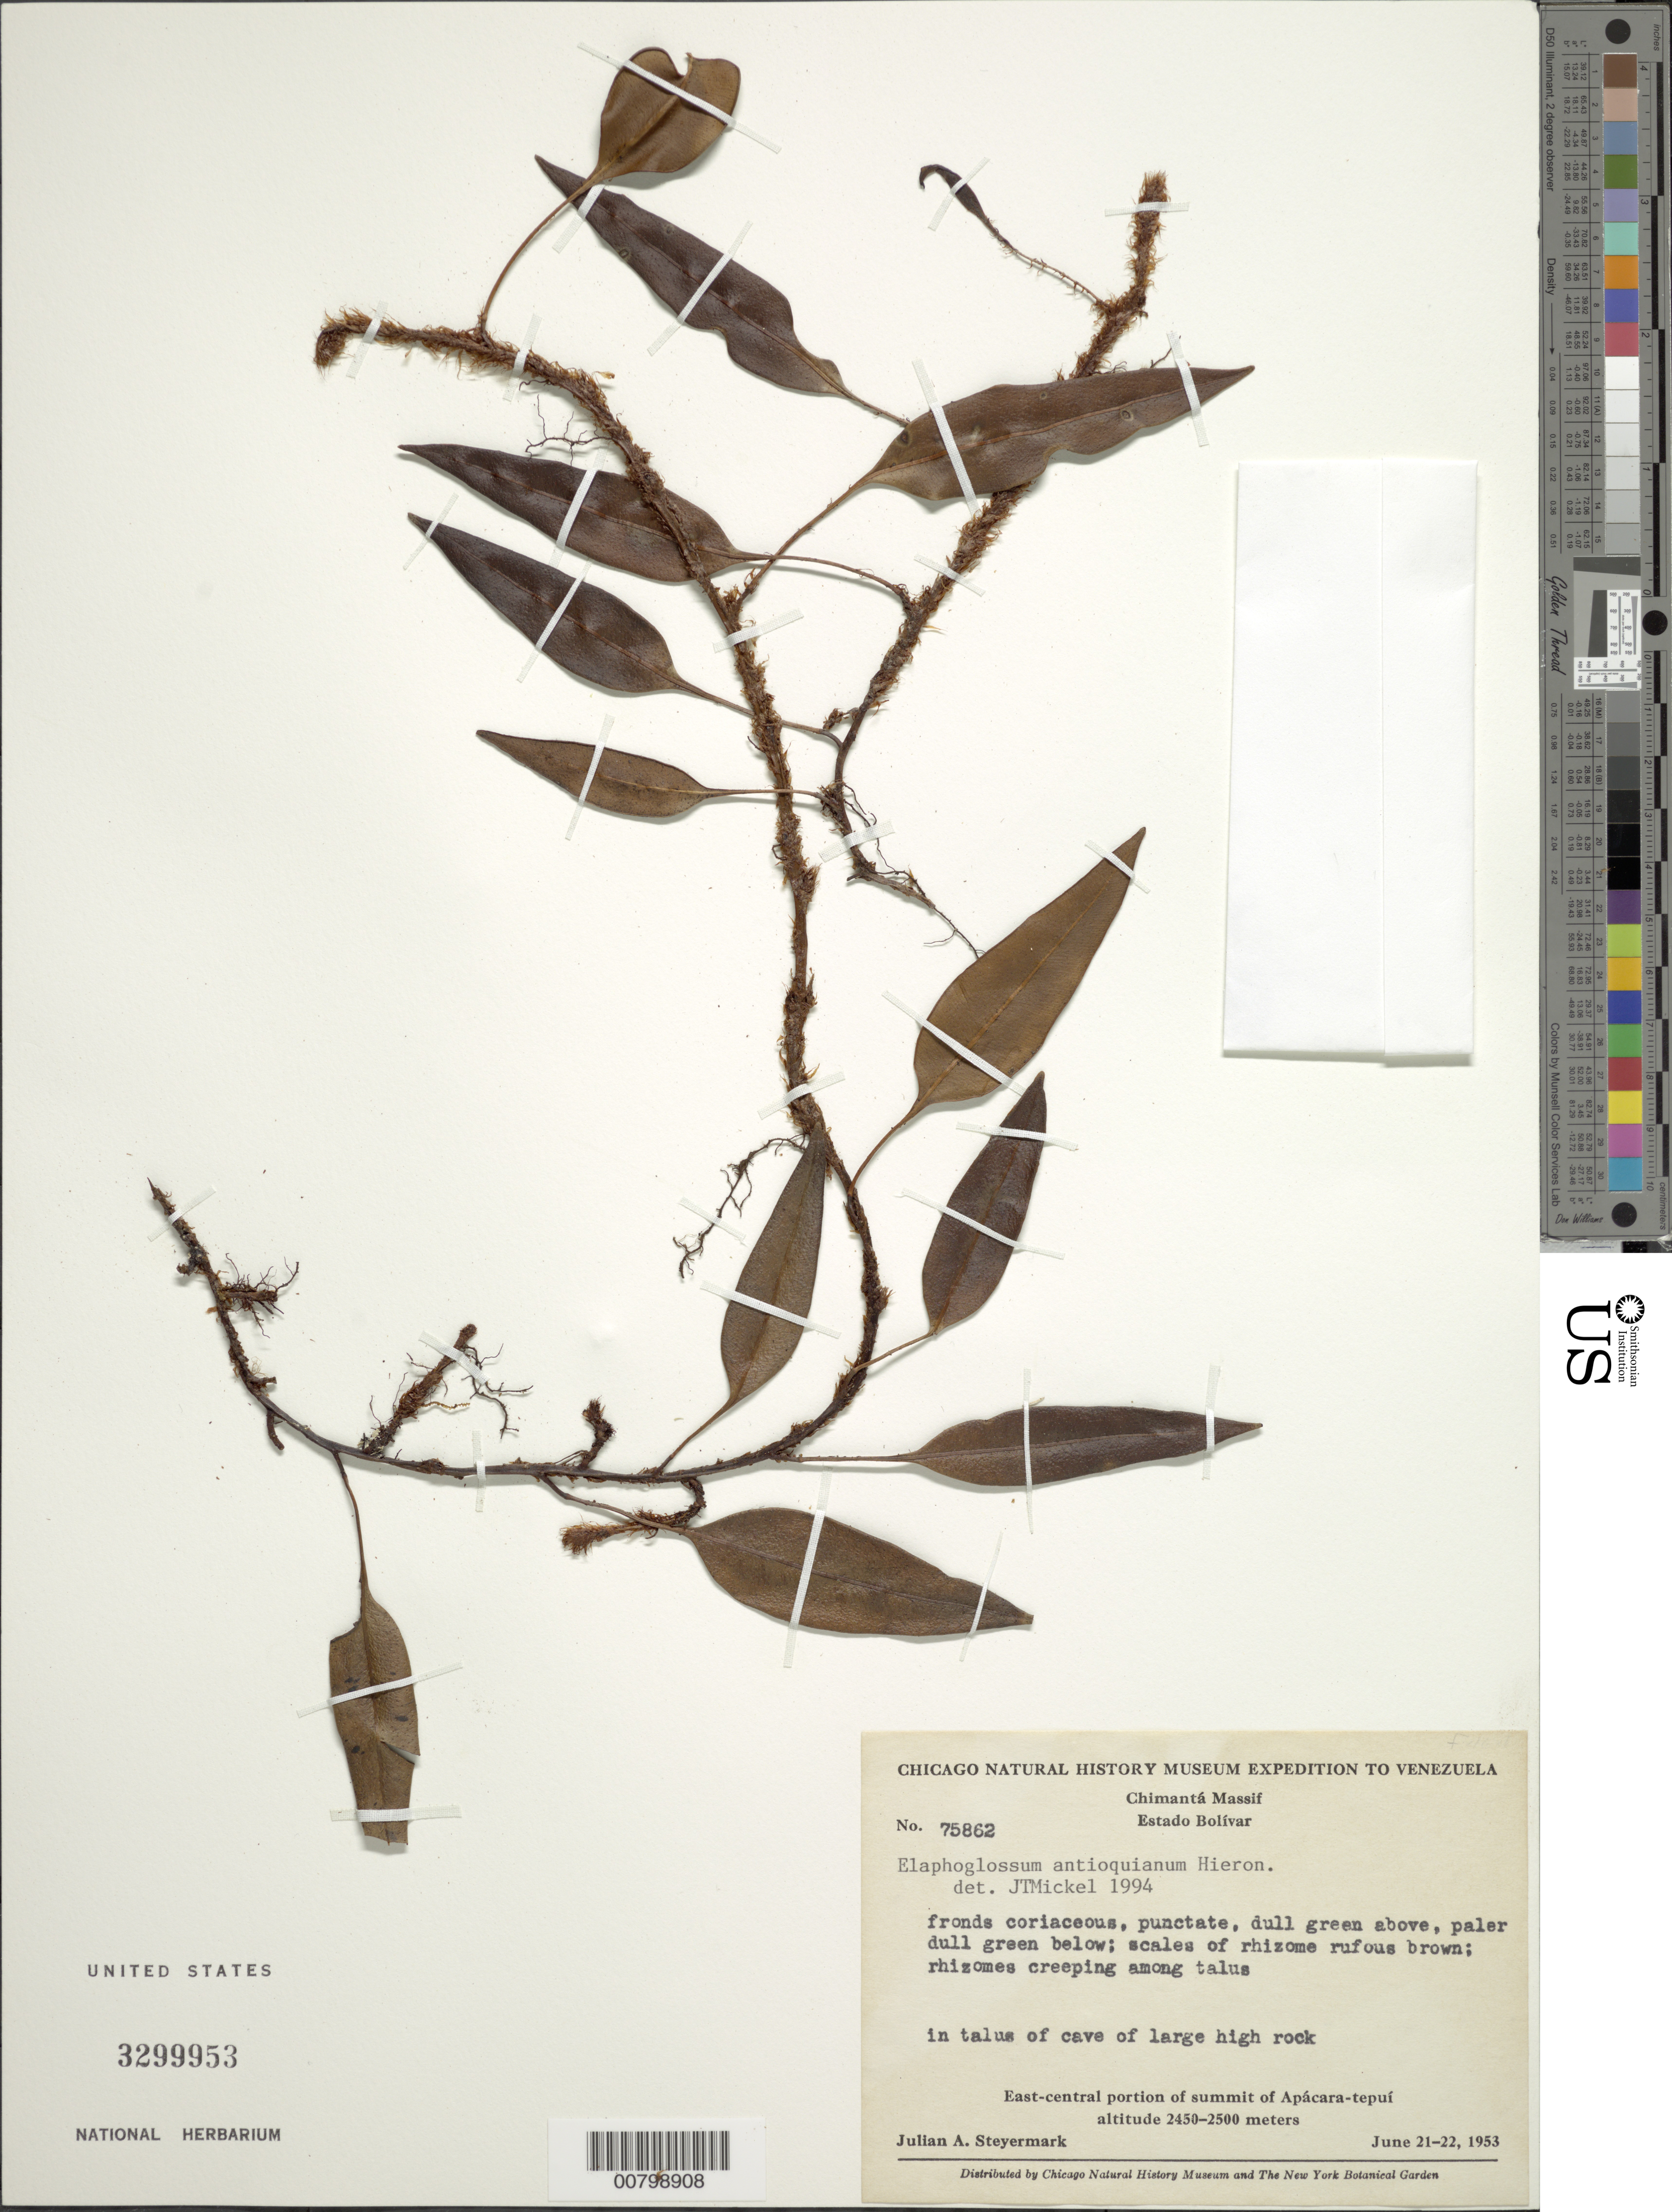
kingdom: Plantae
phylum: Tracheophyta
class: Polypodiopsida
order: Polypodiales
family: Dryopteridaceae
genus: Elaphoglossum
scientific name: Elaphoglossum antioquianum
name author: Hieron.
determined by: Mickel, J. T., (NY), New York Botanical Garden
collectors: J. Steyermark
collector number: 75862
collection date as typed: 21-Jun-53 to 22-Jun-53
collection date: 1953-06-21/1953-06-22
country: Venezuela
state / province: Bolívar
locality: Chimantá Massif, Apácara-tepuí, east-central part of summit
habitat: Talus of cave of large high rock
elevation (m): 2450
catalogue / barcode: US 3299953